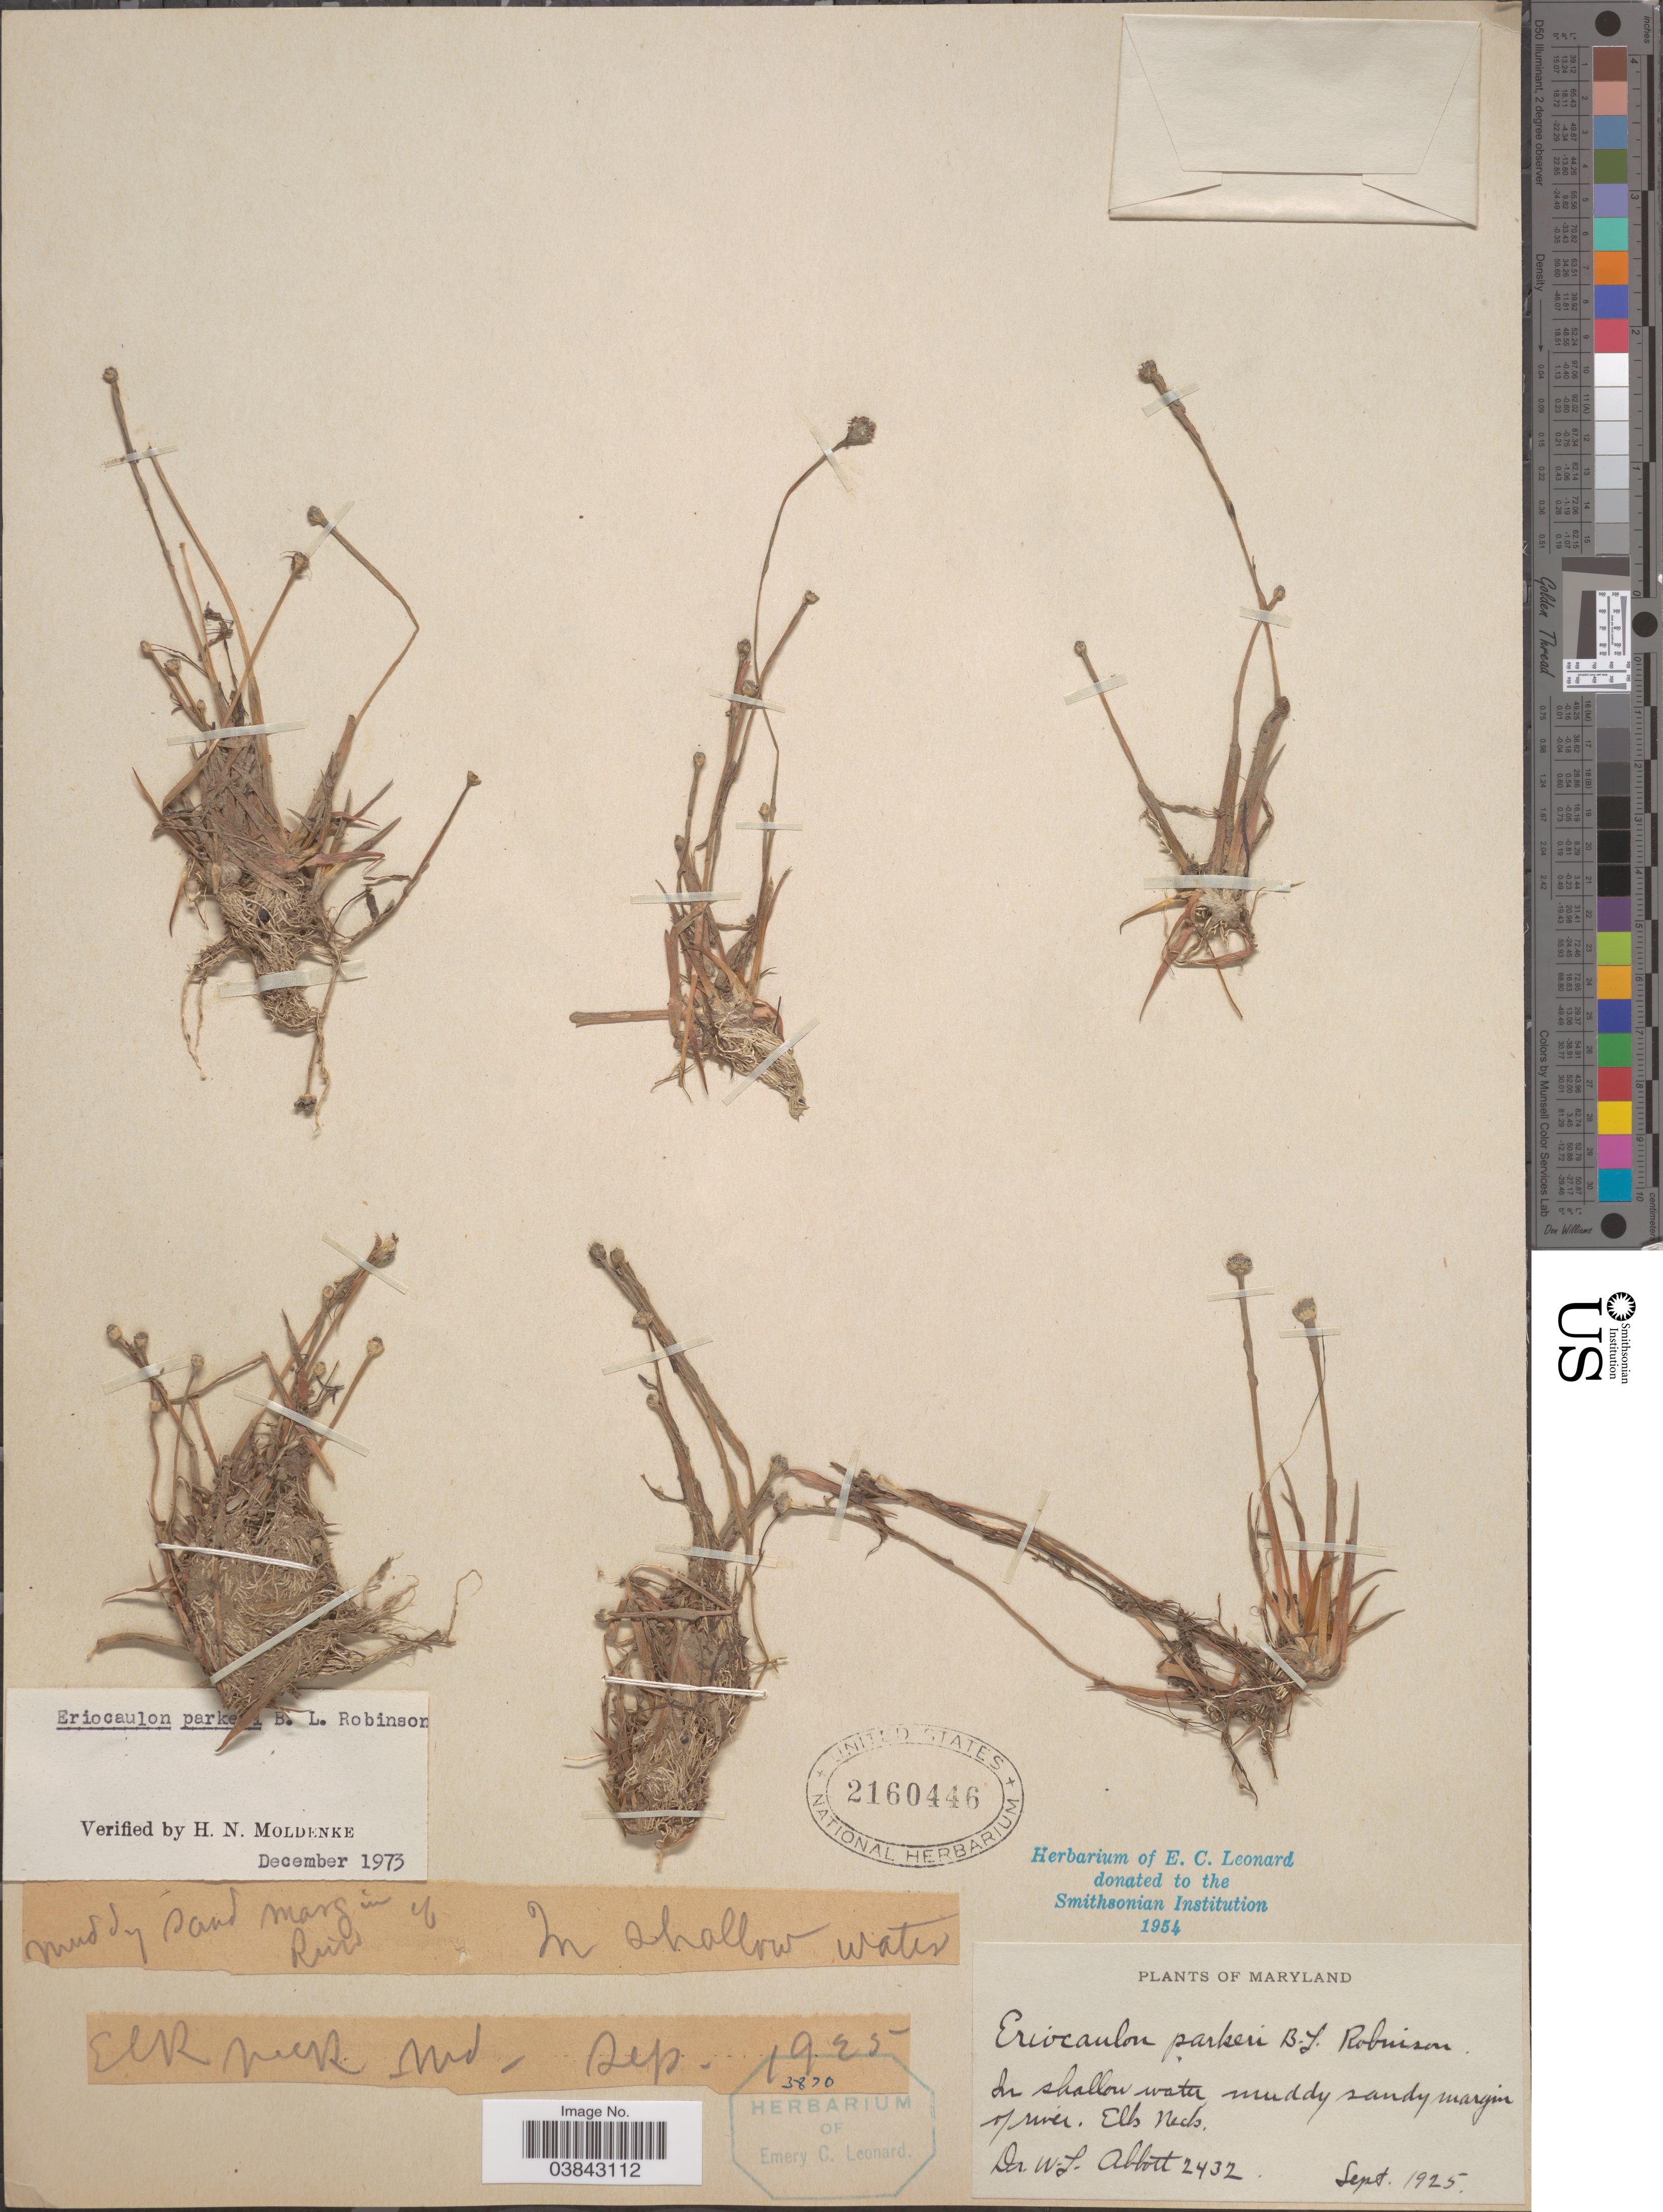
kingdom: Plantae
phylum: Tracheophyta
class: Liliopsida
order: Poales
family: Eriocaulaceae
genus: Eriocaulon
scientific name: Eriocaulon parkeri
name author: B.L. Rob.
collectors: W. L. Abbott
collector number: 2432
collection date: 1925-09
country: United States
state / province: Maryland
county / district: Cecil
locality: Elk Neck.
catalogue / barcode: US 2160446